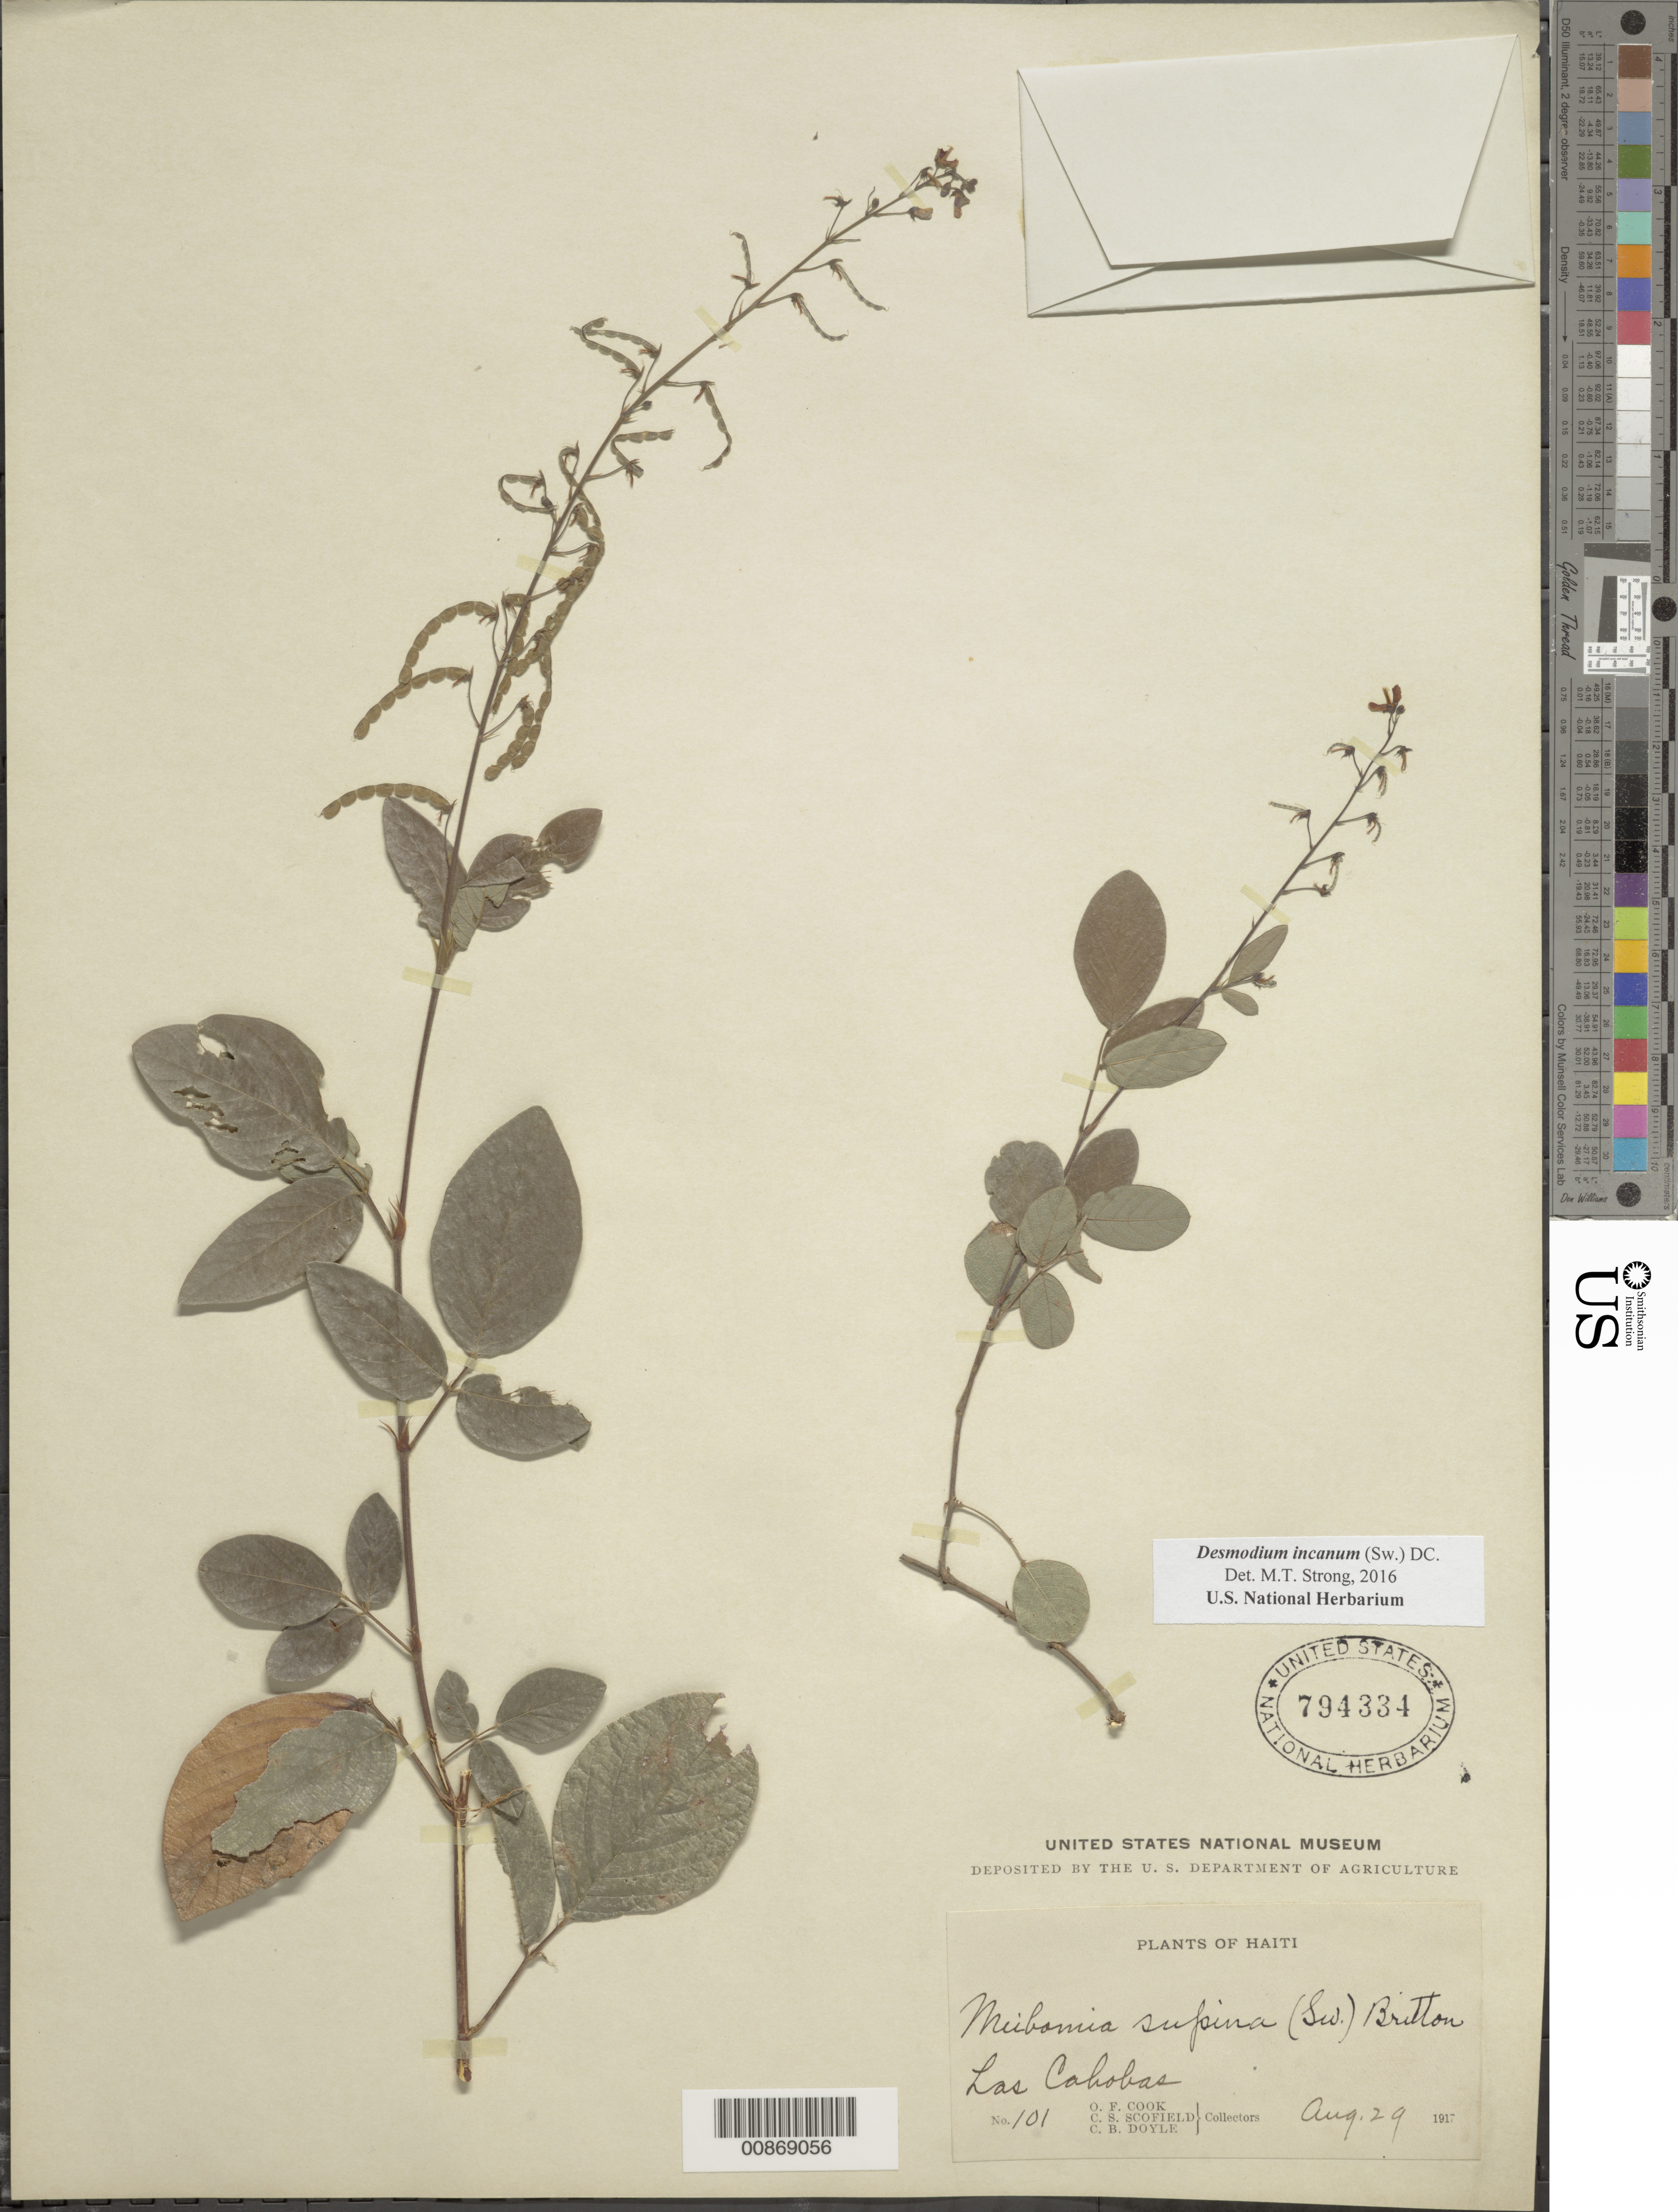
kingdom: Plantae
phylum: Tracheophyta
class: Magnoliopsida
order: Fabales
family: Fabaceae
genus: Desmodium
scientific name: Desmodium incanum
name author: (Sw.) DC.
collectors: O. F. Cook, C. Scofield & C. Doyle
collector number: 101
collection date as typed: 29 Aug 1917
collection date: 1917-08-29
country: Haiti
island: Hispaniola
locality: Las Cahobas.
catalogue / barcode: US 794334